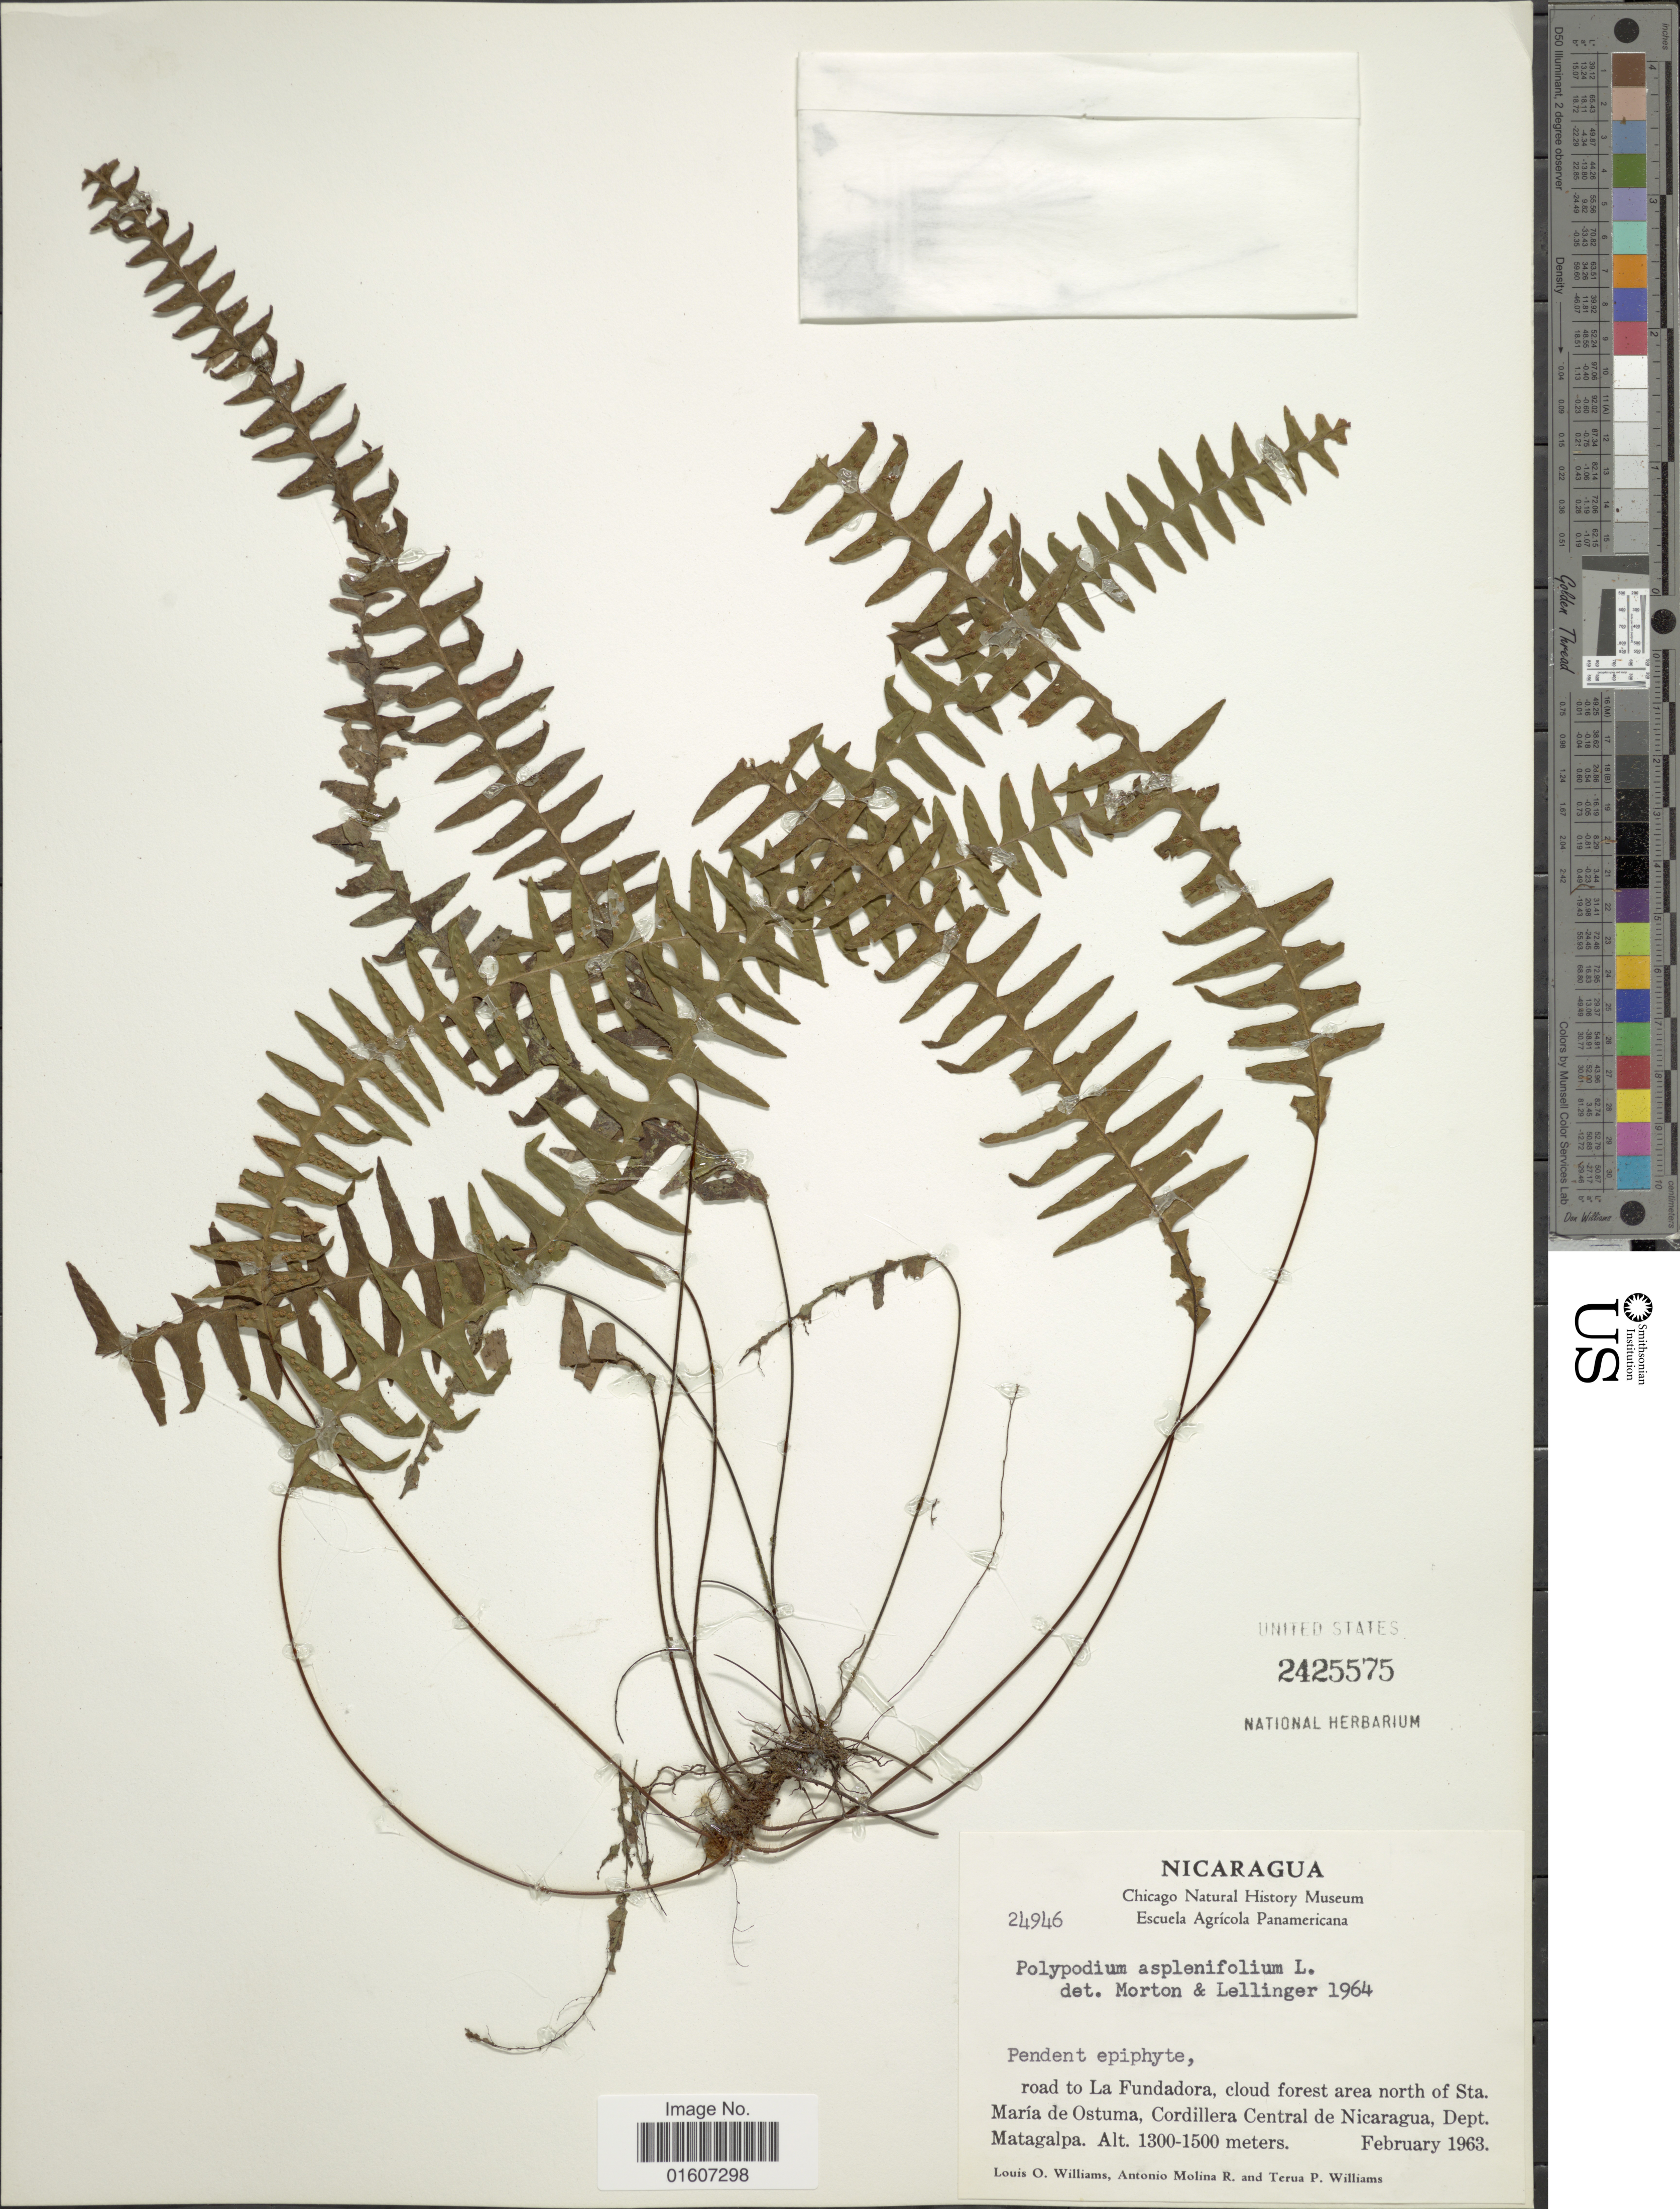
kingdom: Plantae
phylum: Tracheophyta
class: Polypodiopsida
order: Polypodiales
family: Polypodiaceae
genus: Terpsichore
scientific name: Terpsichore asplenifolia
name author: (L.) A.R. Sm.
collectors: L. O. Williams, A. Molina R. & T. P. Williams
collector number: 24946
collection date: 1963-02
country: Nicaragua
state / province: Matagalpa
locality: Road to La Fundadora, cloud forest area north of Sta. María de Ostuma, Cordillera Central de Nicaragua, Dept. Matagalpa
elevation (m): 1300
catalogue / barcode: US 2425575